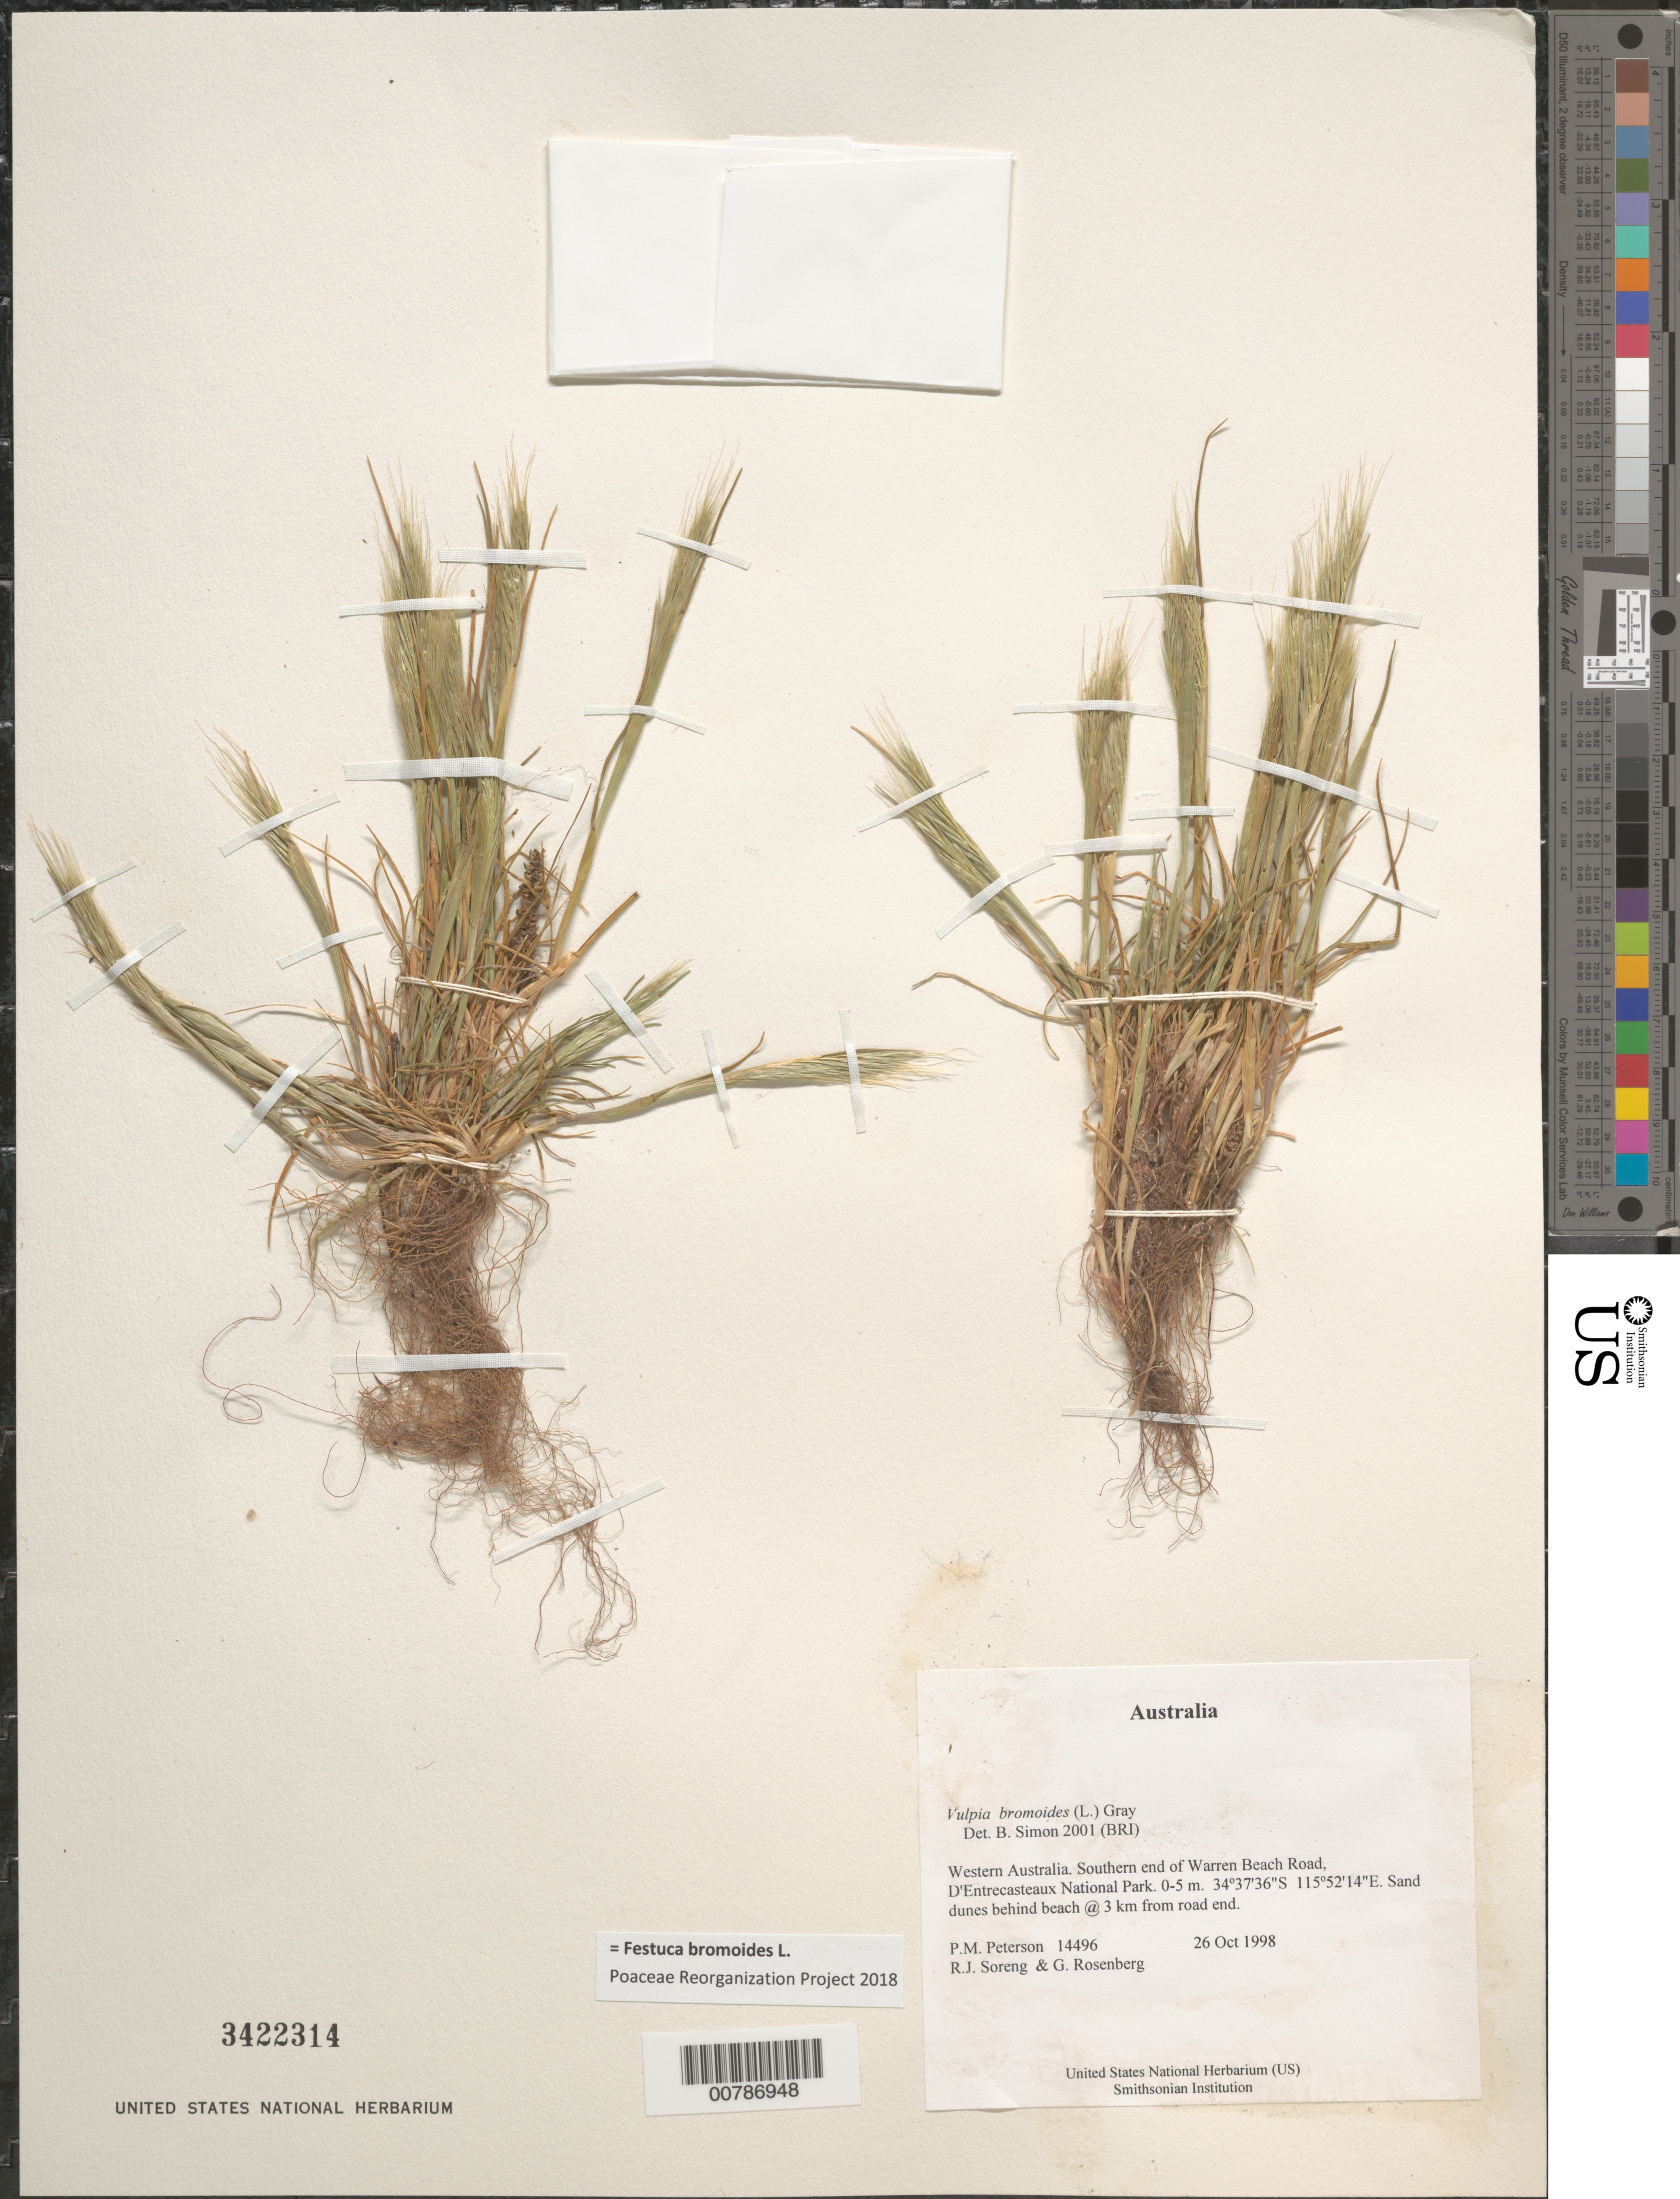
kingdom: Plantae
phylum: Tracheophyta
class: Liliopsida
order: Poales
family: Poaceae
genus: Festuca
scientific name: Festuca bromoides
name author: L.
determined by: Poaceae Reorganization Project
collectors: P. M. Peterson, R. J. Soreng & G. Rosenberg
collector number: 14496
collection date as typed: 26 Oct 1998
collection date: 1998-10-26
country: Australia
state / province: Western Australia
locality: Southern end of Warren Beach Road, D'Entrecasteaux National Park.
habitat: Sand dunes behind beach @ 3 km from road end.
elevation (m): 0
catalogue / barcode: US 3422314